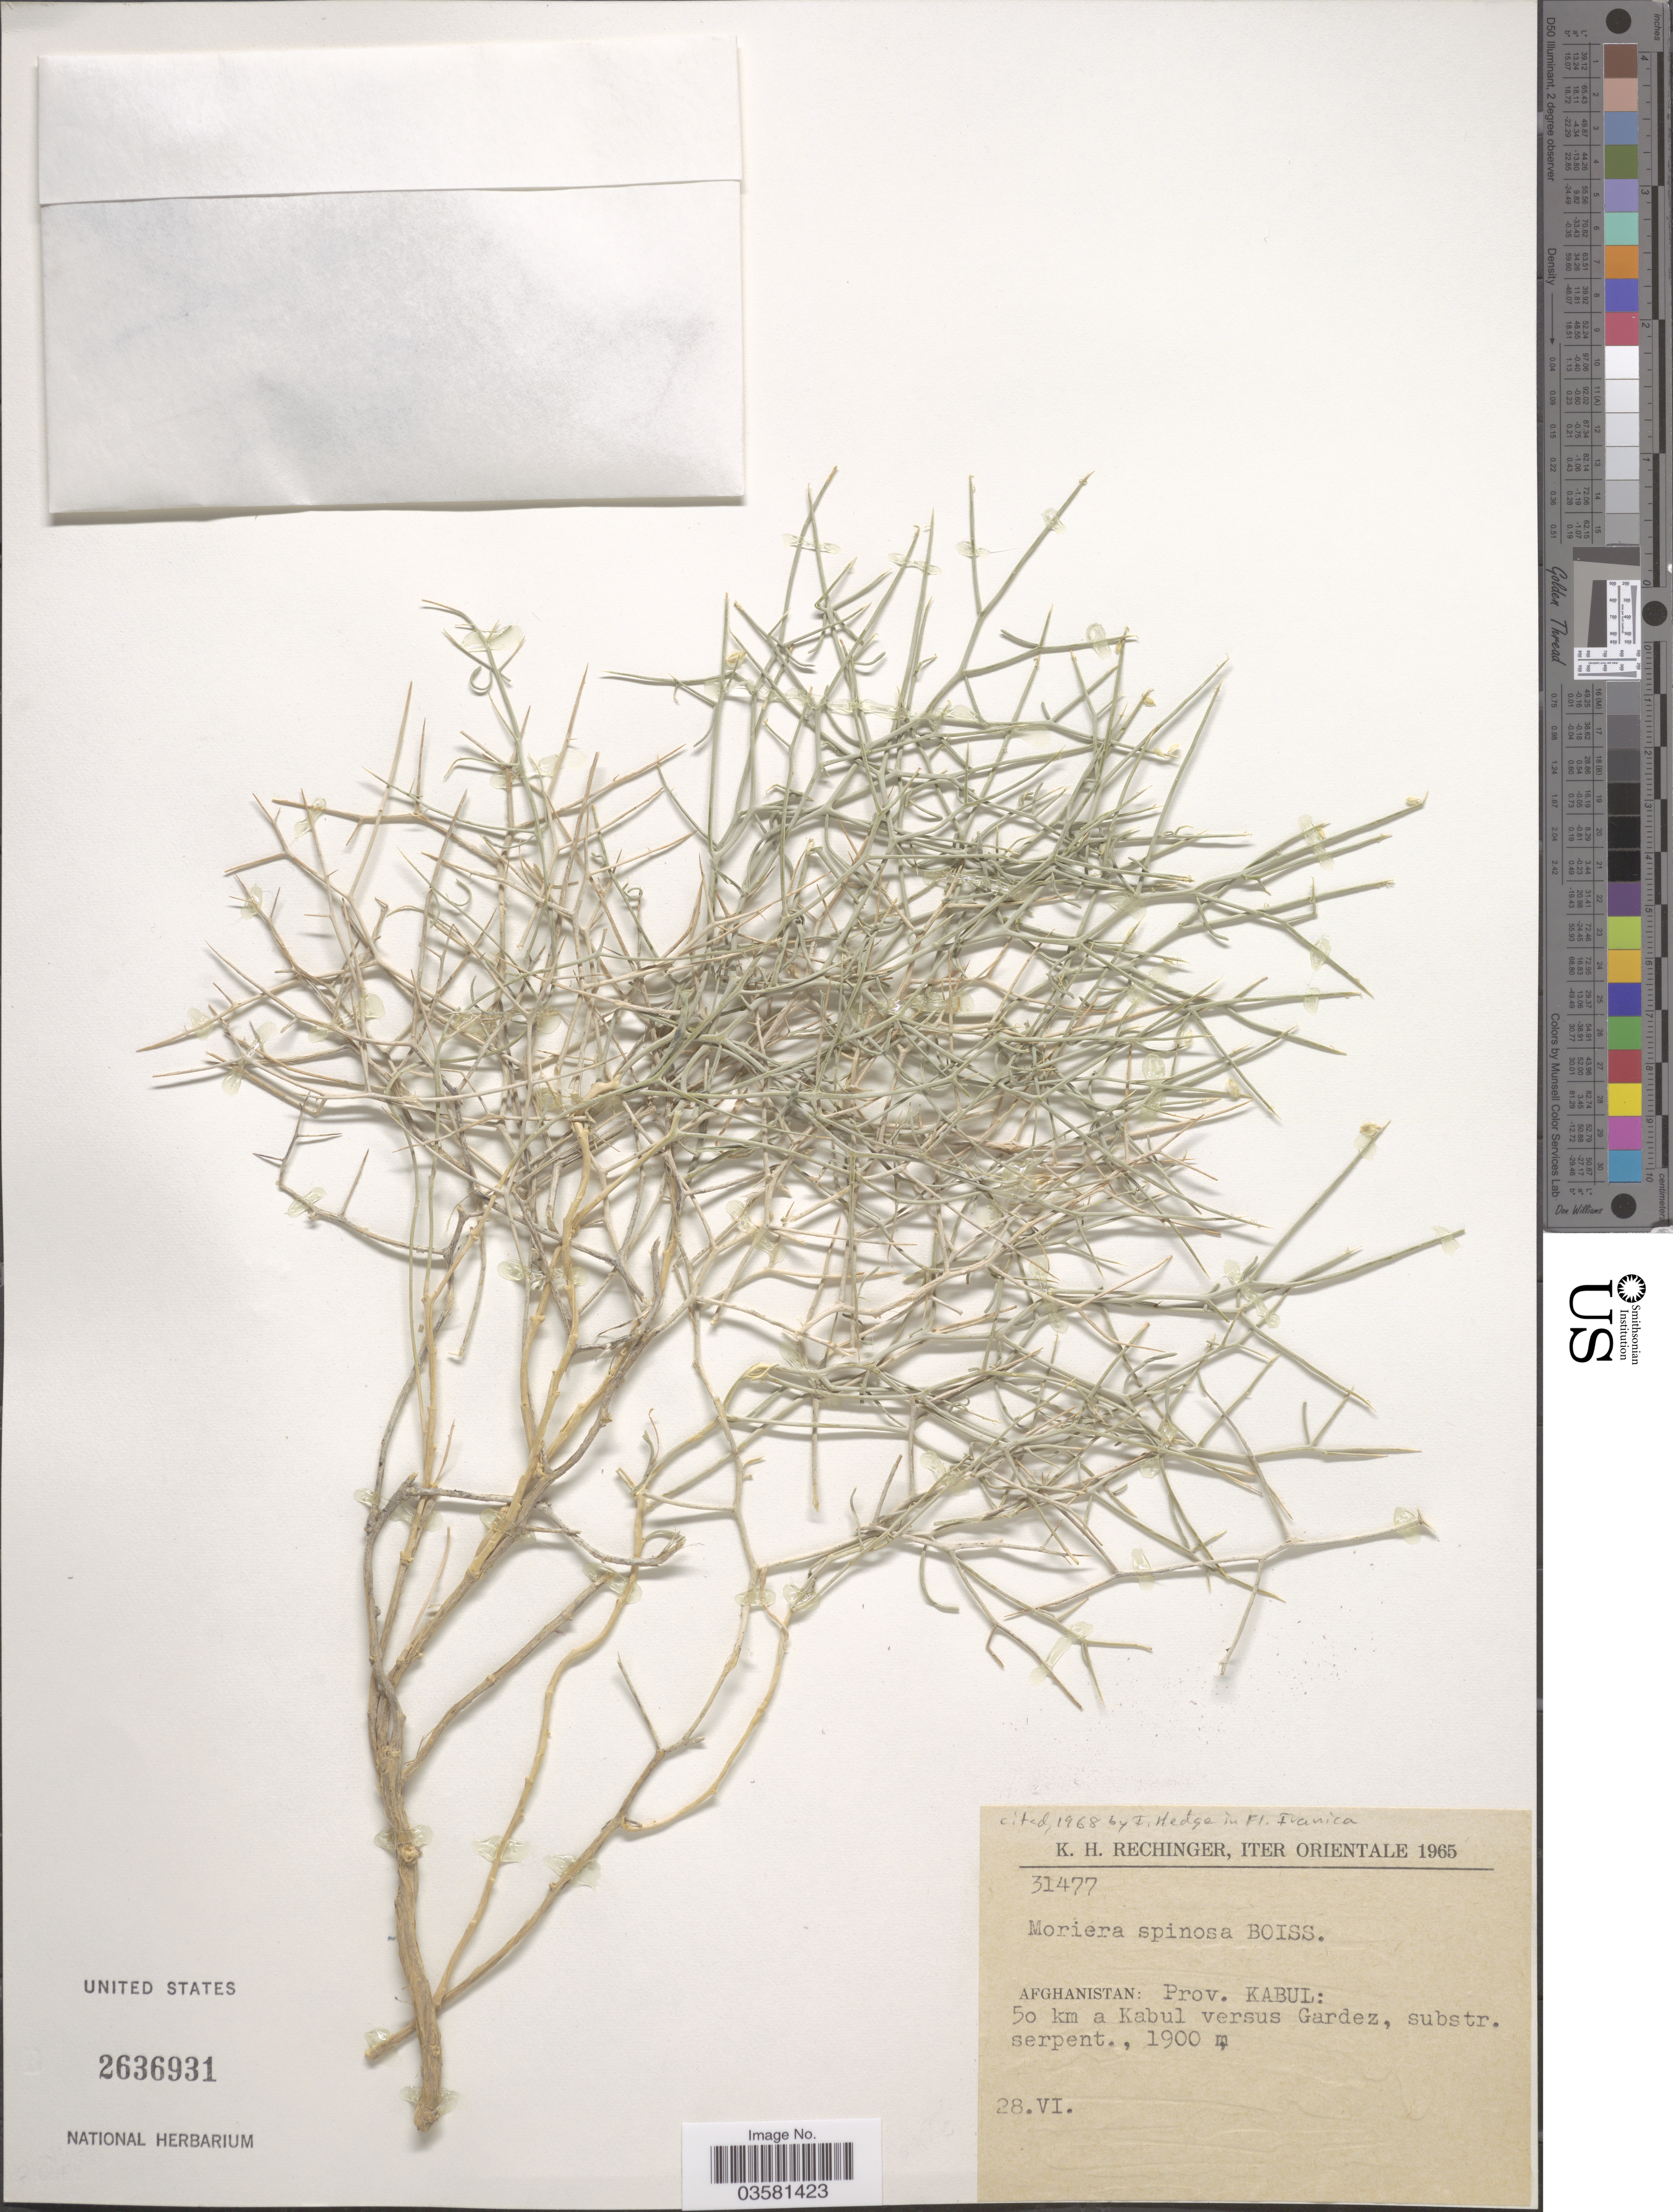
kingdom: Plantae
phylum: Tracheophyta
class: Magnoliopsida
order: Brassicales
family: Brassicaceae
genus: Moriera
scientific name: Moriera spinosa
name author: Boiss.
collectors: K. H. Rechinger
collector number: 31477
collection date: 1965-06-28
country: Afghanistan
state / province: Kabul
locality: Iter Orientale. 50 km a Kabul versus Gardez, substr. serpent.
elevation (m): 1900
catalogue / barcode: US 2636931